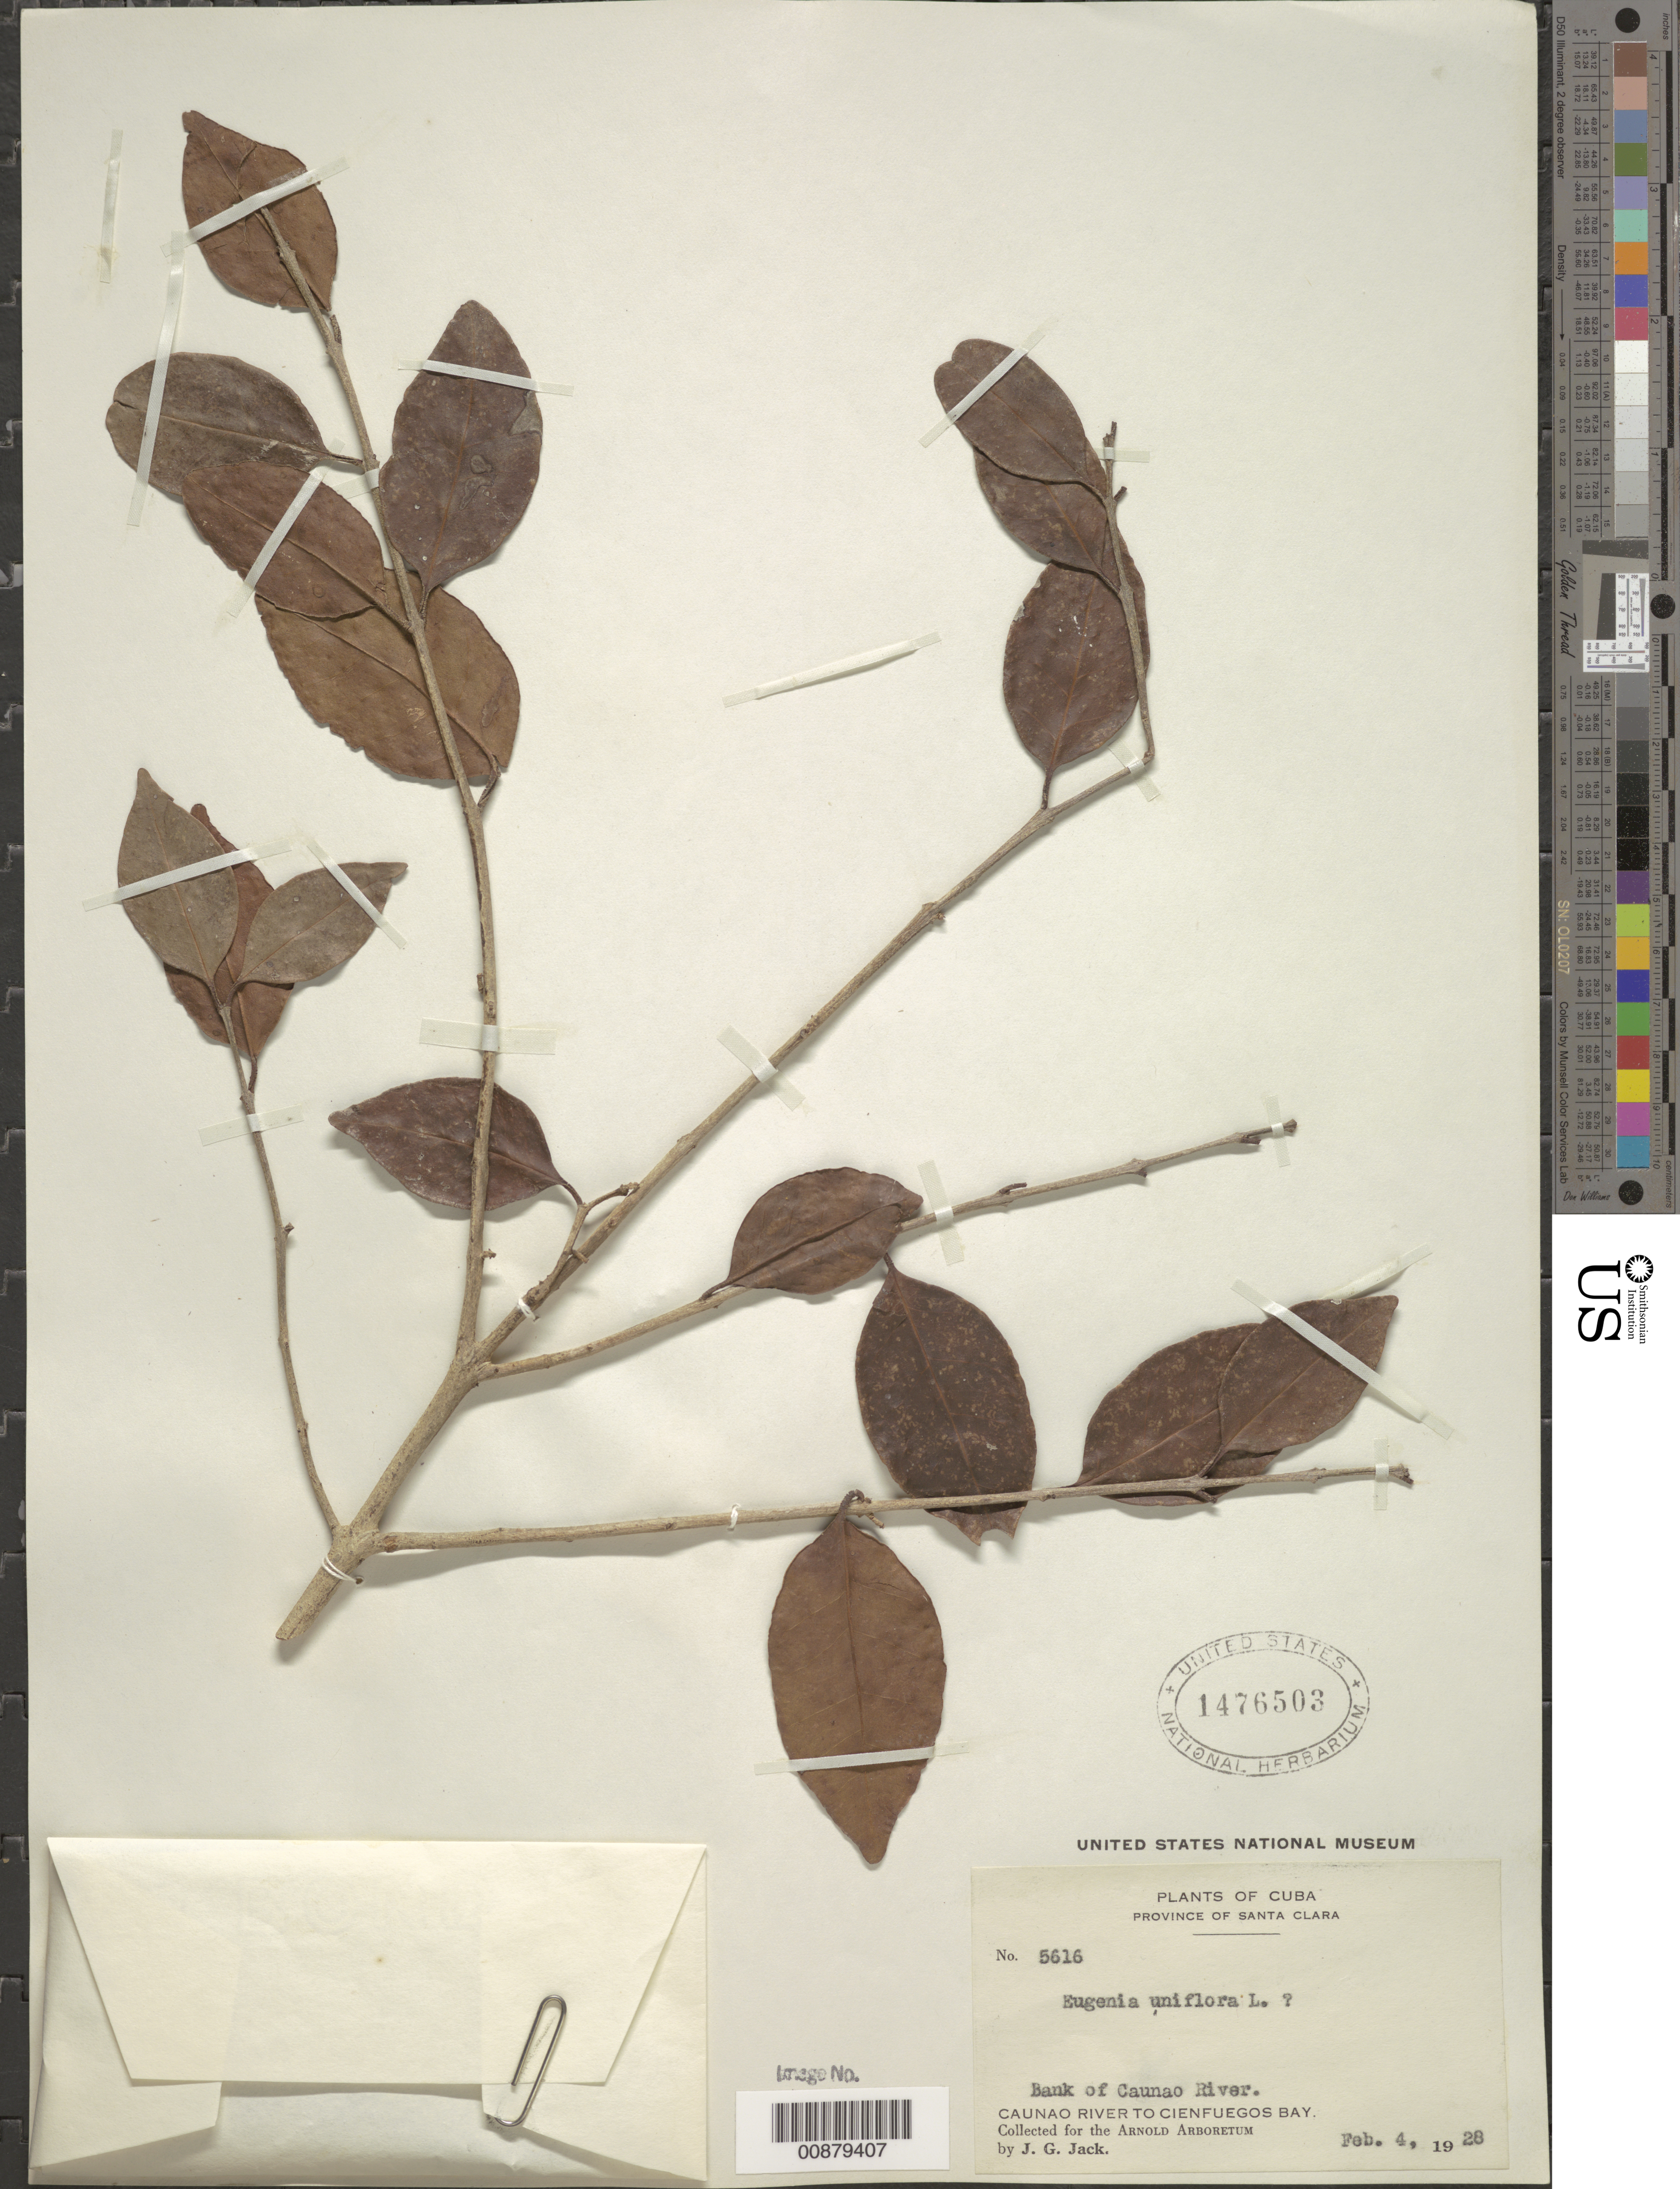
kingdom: Plantae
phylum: Tracheophyta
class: Magnoliopsida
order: Myrtales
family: Myrtaceae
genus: Eugenia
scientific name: Eugenia uniflora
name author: L.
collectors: J. G. Jack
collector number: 5616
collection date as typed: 04 Feb 1928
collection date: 1928-02-04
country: Cuba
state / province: Santa Clara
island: Cuba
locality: Bank of Caunao River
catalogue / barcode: US 1476503